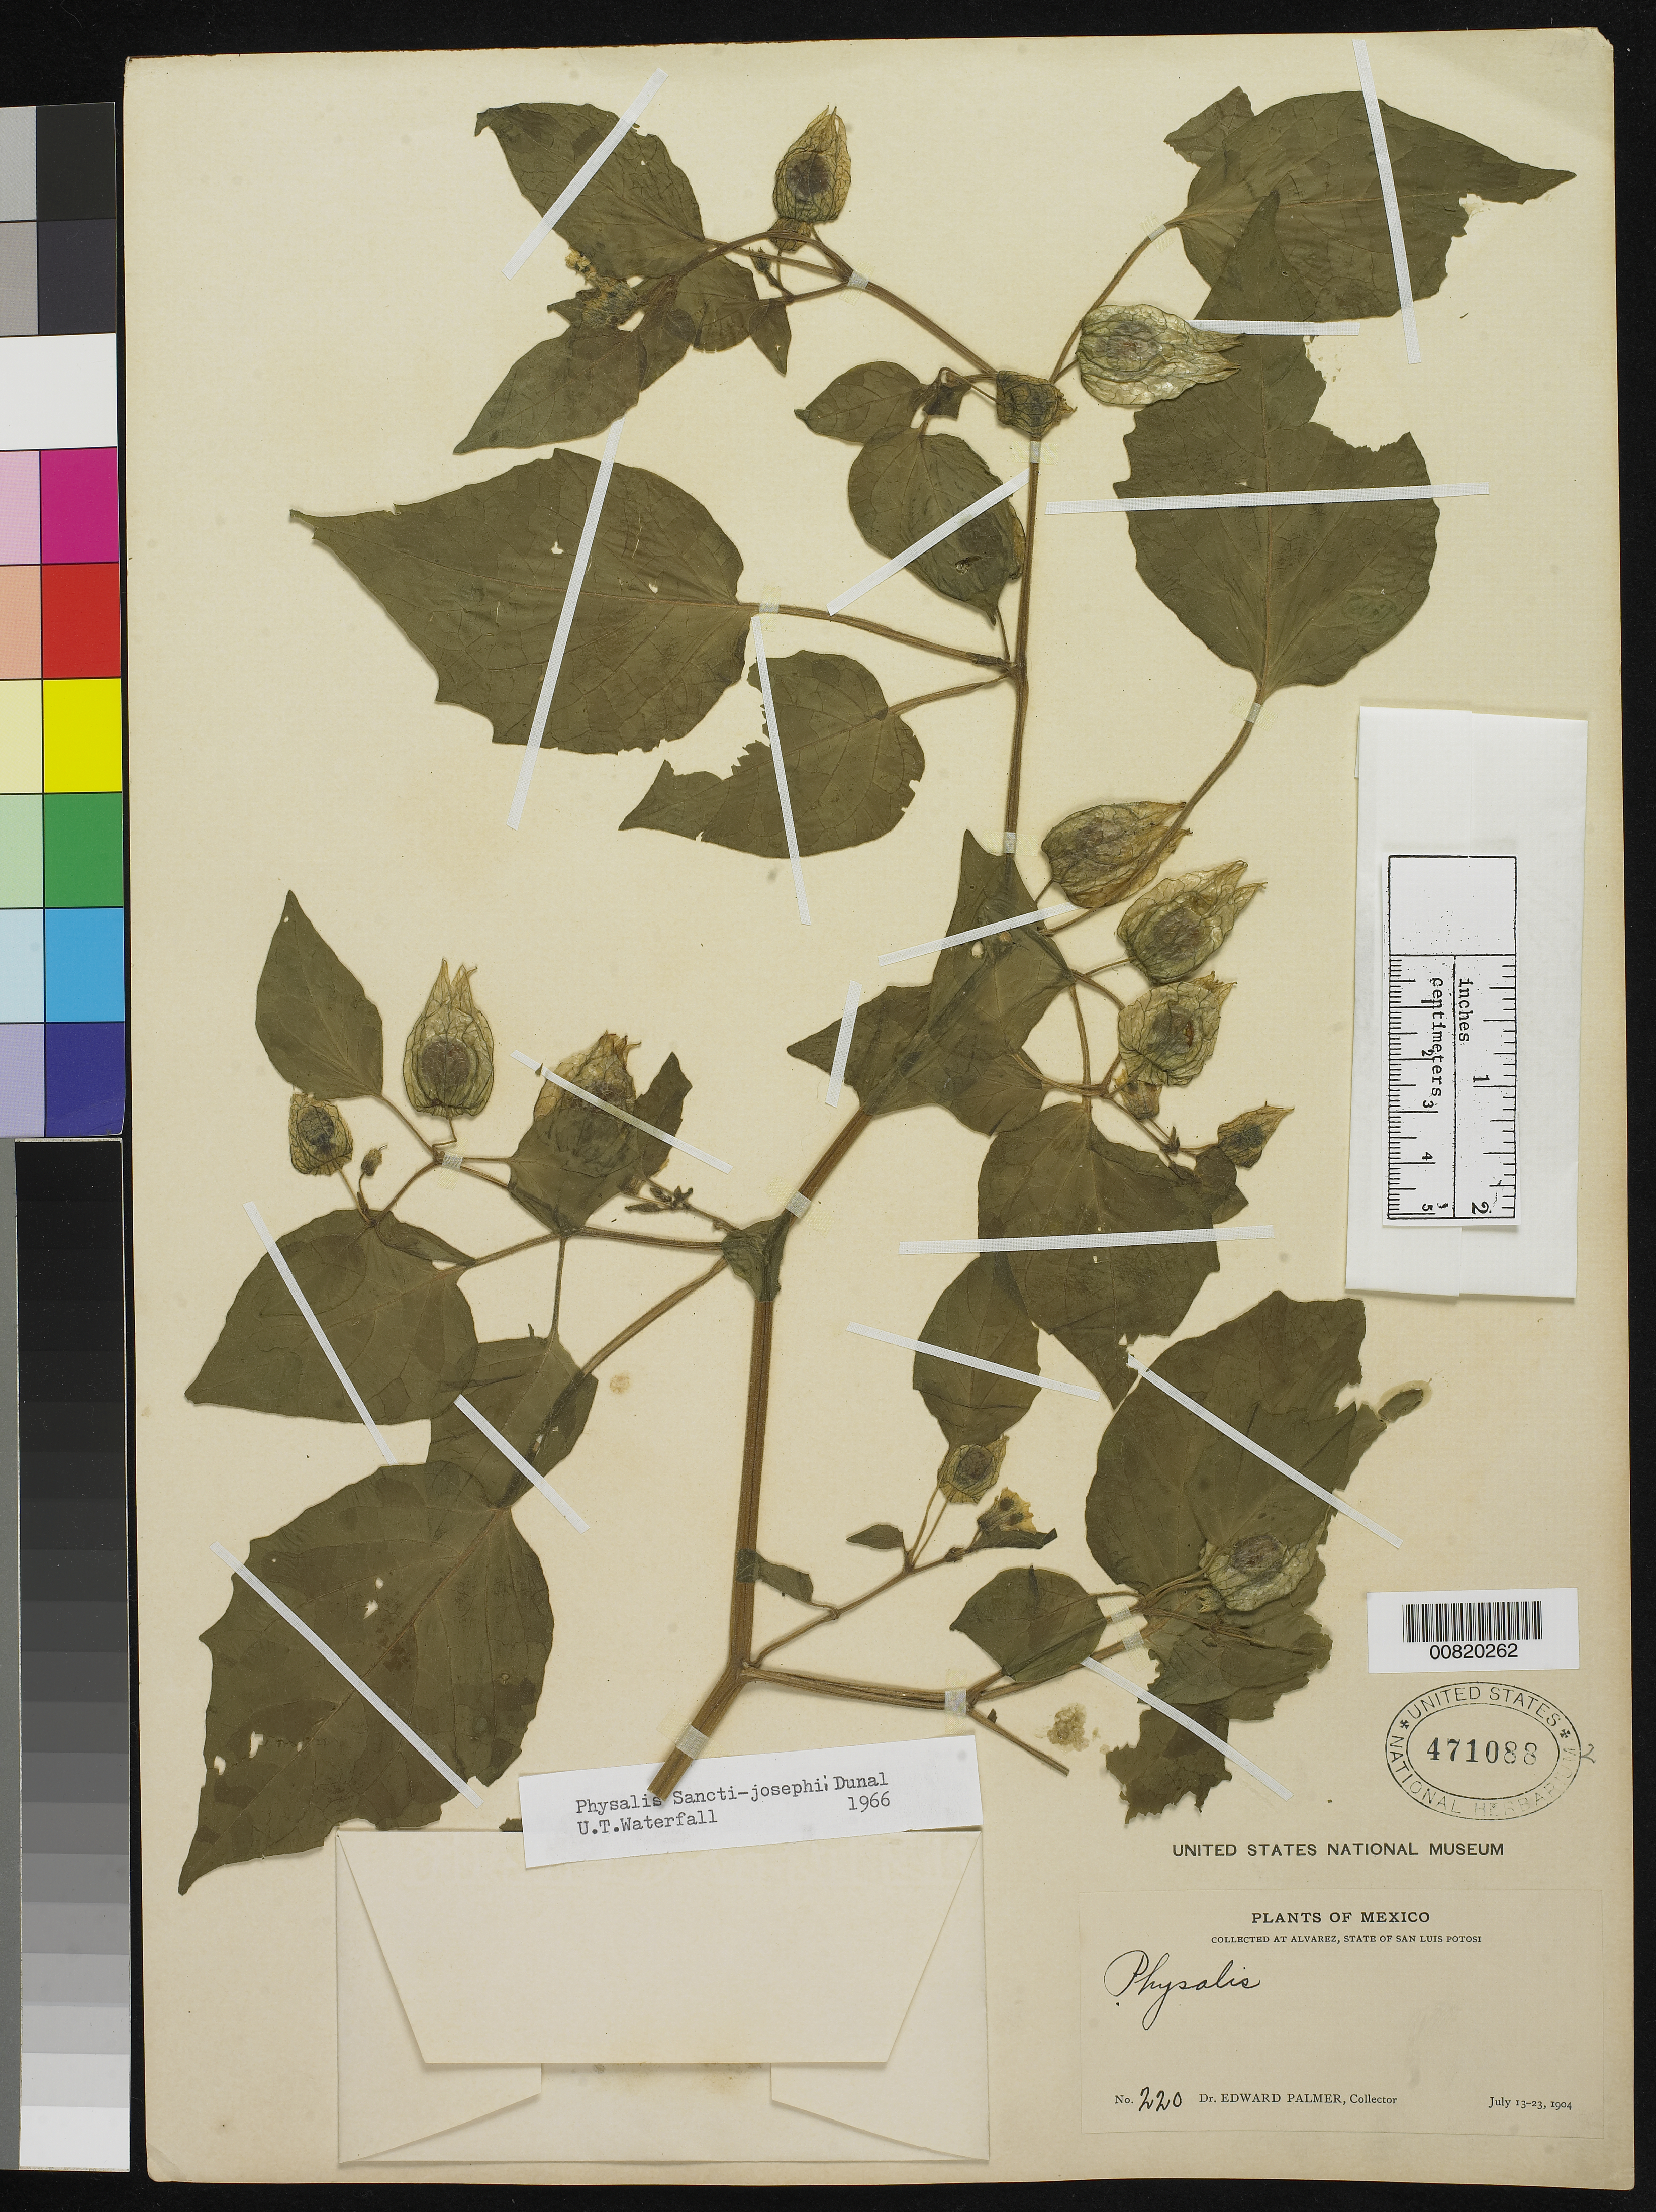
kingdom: Plantae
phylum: Tracheophyta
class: Magnoliopsida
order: Solanales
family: Solanaceae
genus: Physalis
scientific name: Physalis sancti-josephii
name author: Dunal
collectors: E. Palmer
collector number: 220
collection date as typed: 13 Jul 1904 to 23 Jul 1904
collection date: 1904-07-13/1904-07-23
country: Mexico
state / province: San Luis Potosí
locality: Alvarez, San Luis Potosí.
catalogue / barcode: US 471088